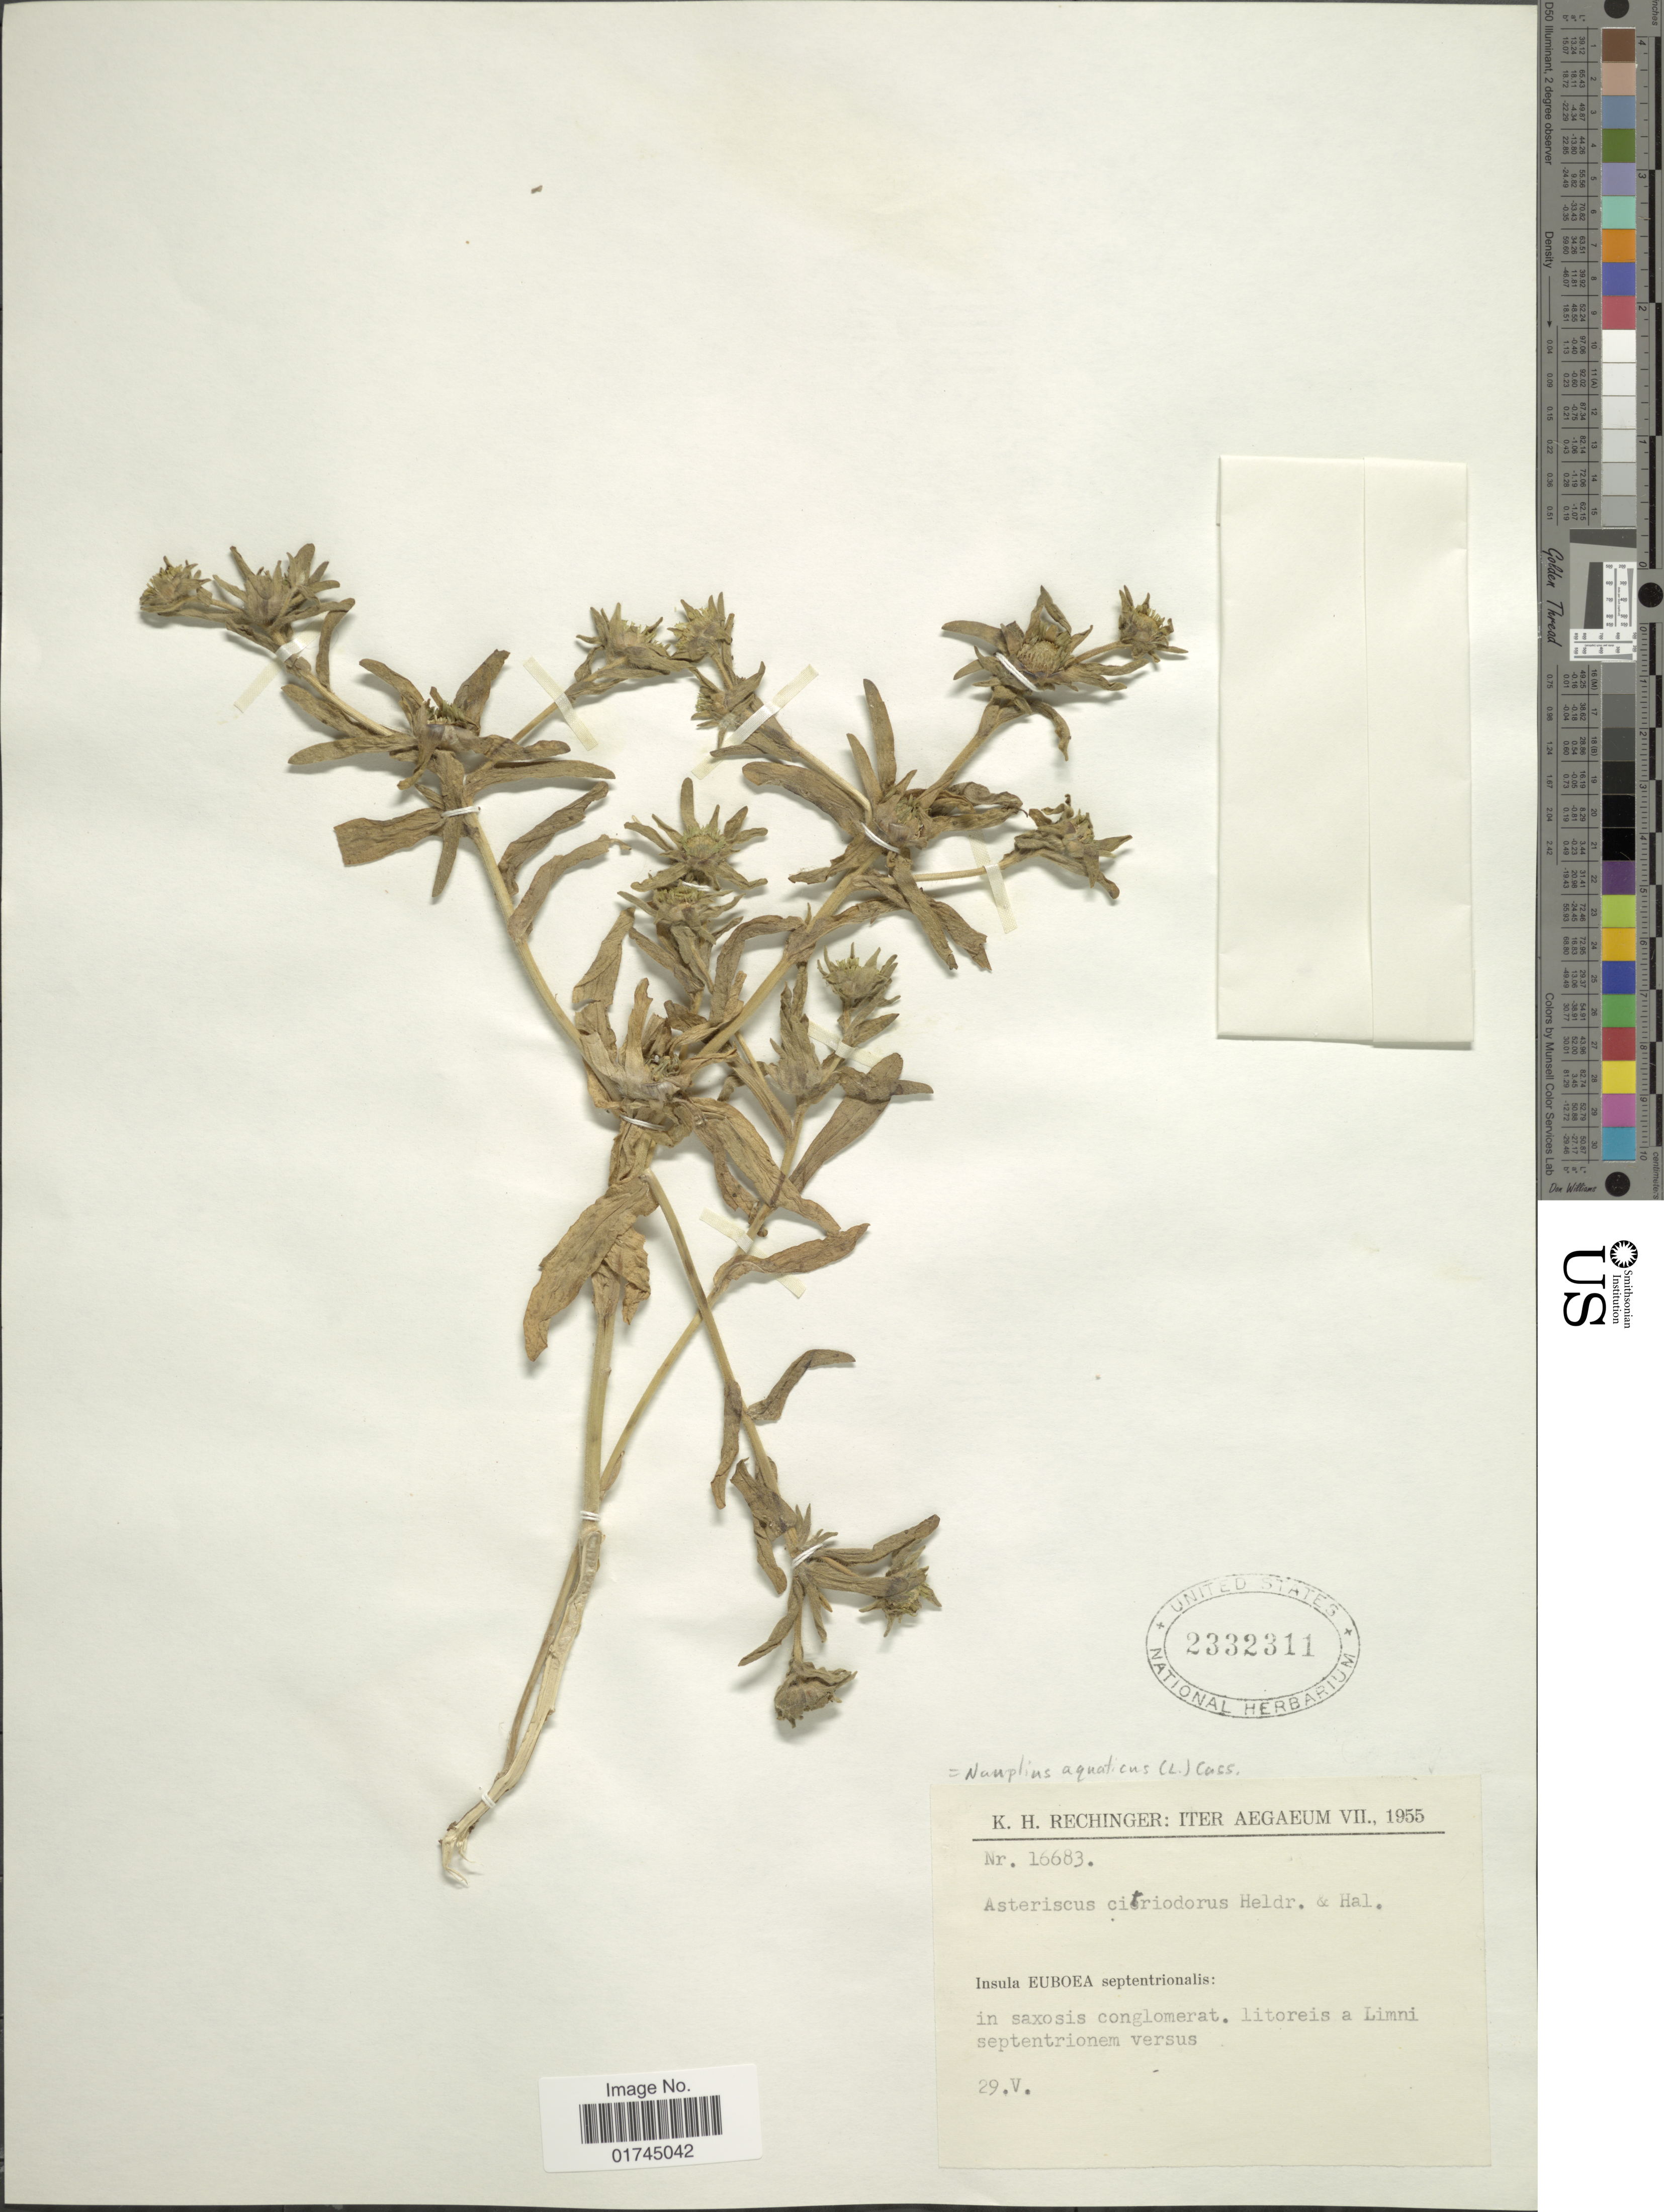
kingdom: Plantae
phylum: Tracheophyta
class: Magnoliopsida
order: Asterales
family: Asteraceae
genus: Nauplius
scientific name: Nauplius aquaticus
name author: (L.) Less.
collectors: K. H. Rechinger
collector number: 16683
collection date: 1955-05-29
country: Greece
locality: Iter Aegaeum, Inusla Euboea.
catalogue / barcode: US 2332311